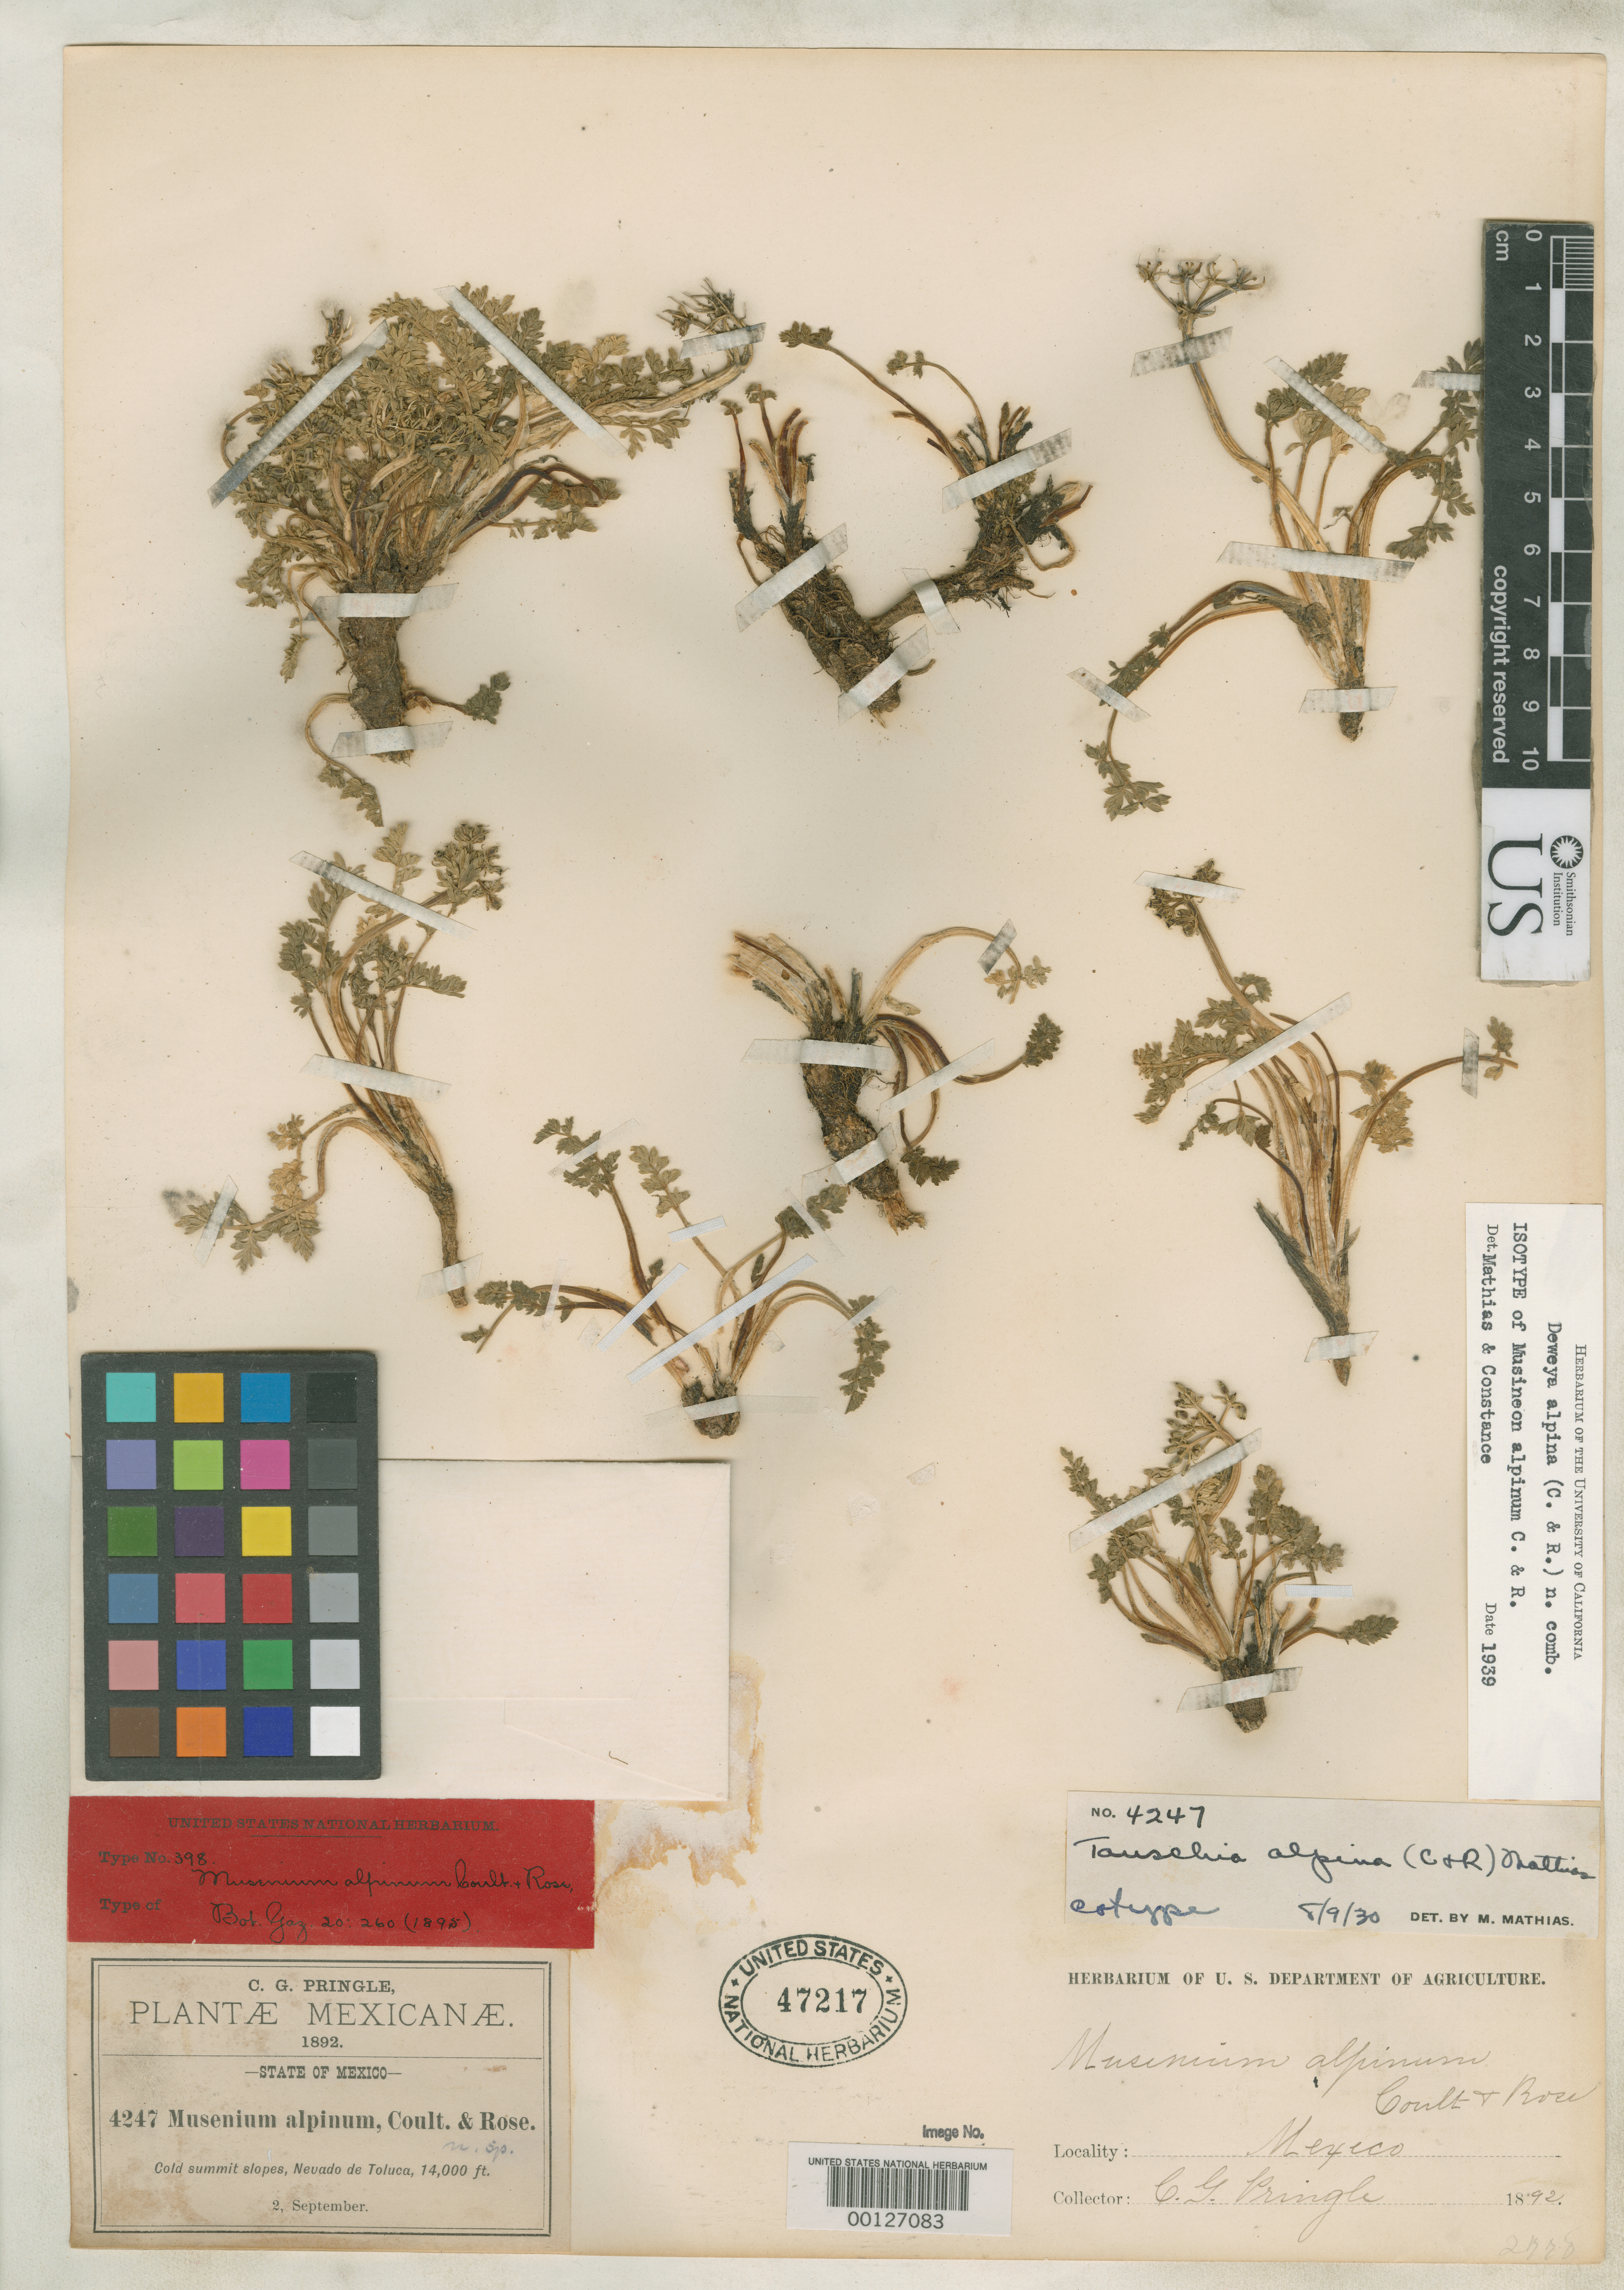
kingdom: Plantae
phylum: Tracheophyta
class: Magnoliopsida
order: Apiales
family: Apiaceae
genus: Musineon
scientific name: Musineon alpinum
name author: J.M. Coult. & Rose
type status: Type Collection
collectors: C. G. Pringle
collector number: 4247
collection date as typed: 02 Sep 1892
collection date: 1892-09-02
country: Mexico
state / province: México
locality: Nevada de Toluca.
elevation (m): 4267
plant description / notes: Annotated by Mathias & Constance (1939) as "Deweya alpina (C. & R.) n. comb.", name apparently never published.; One of two original sheets from USDA herbarium. USNH 47216 annotated as "TYPE" and 47217 as "Isotype" [or cotype] by Mathias (1930) and by Mathias & Constance (1939).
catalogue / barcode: US 47217